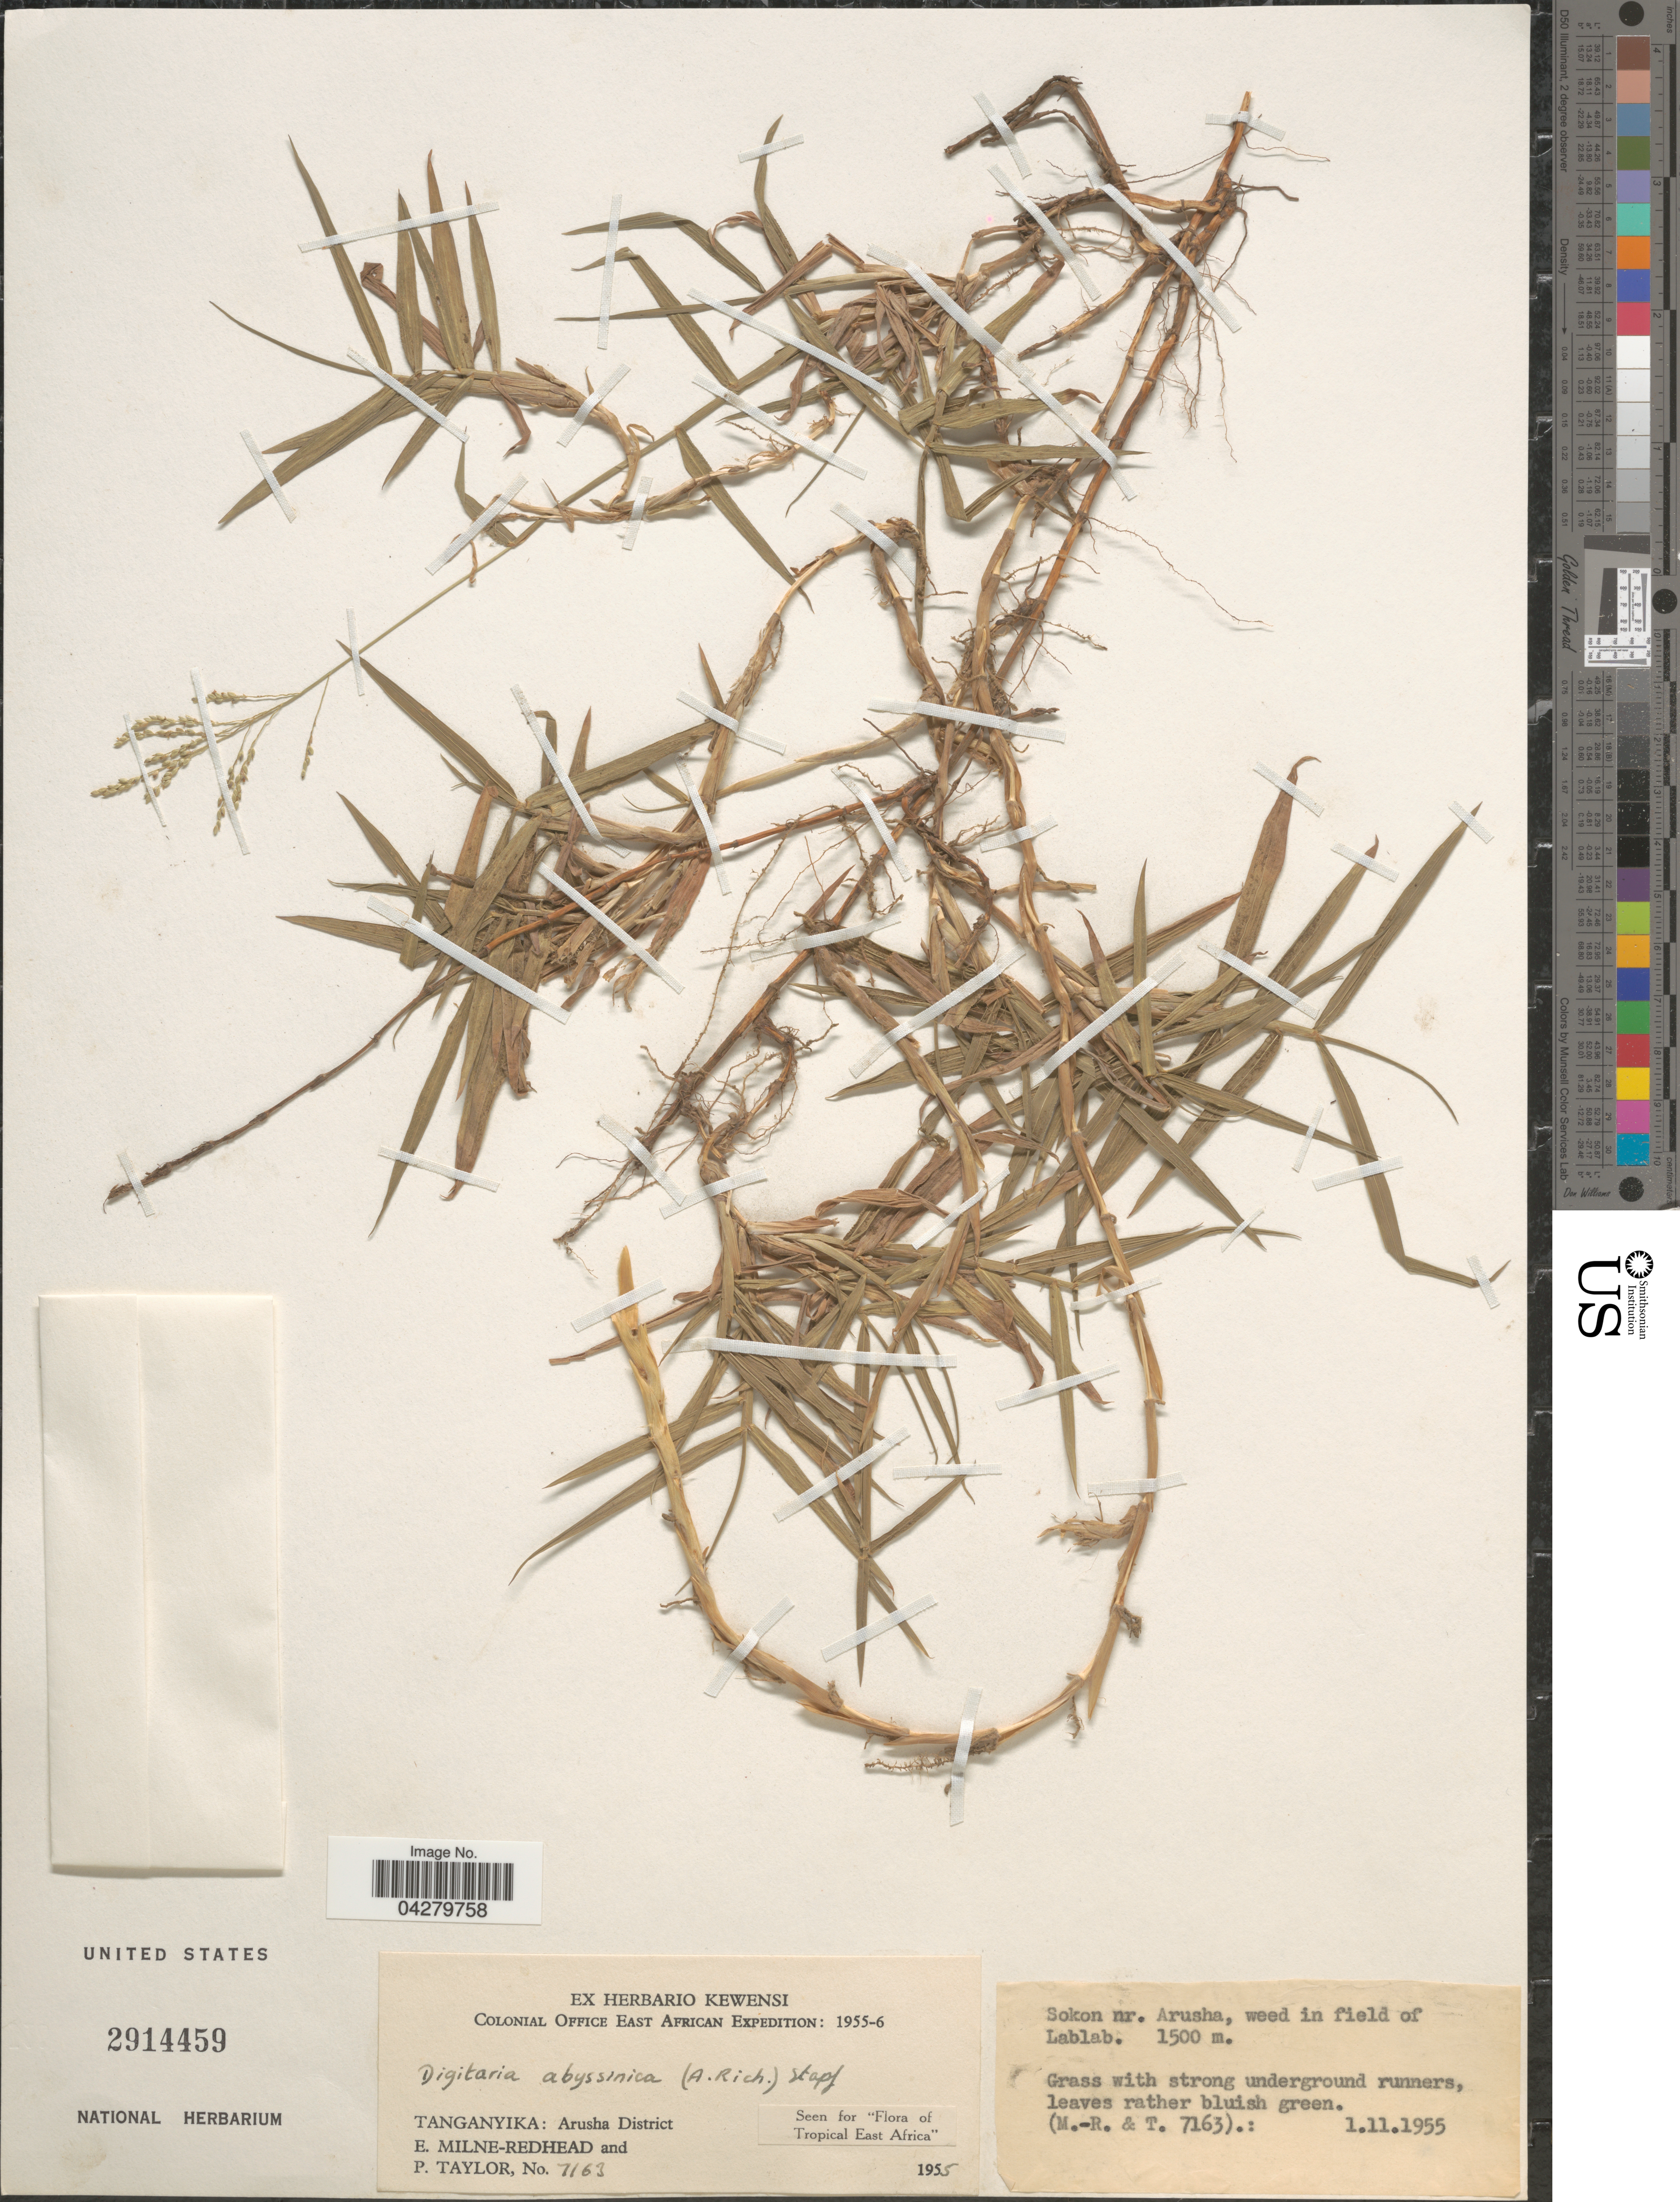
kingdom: Plantae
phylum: Tracheophyta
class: Liliopsida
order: Poales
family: Poaceae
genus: Digitaria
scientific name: Digitaria abyssinica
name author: (Hochst. ex Rich.) Stapf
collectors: E. W. Milne-Redhead & P. Taylor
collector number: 7163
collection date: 1955-11-01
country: Tanzania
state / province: Arusha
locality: Colonial Office East African Expedition: 1955-6. Tanganyika: Arusha District. Sokon nr. Arusha, weed in field of Lablab.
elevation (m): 1500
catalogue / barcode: US 2914459